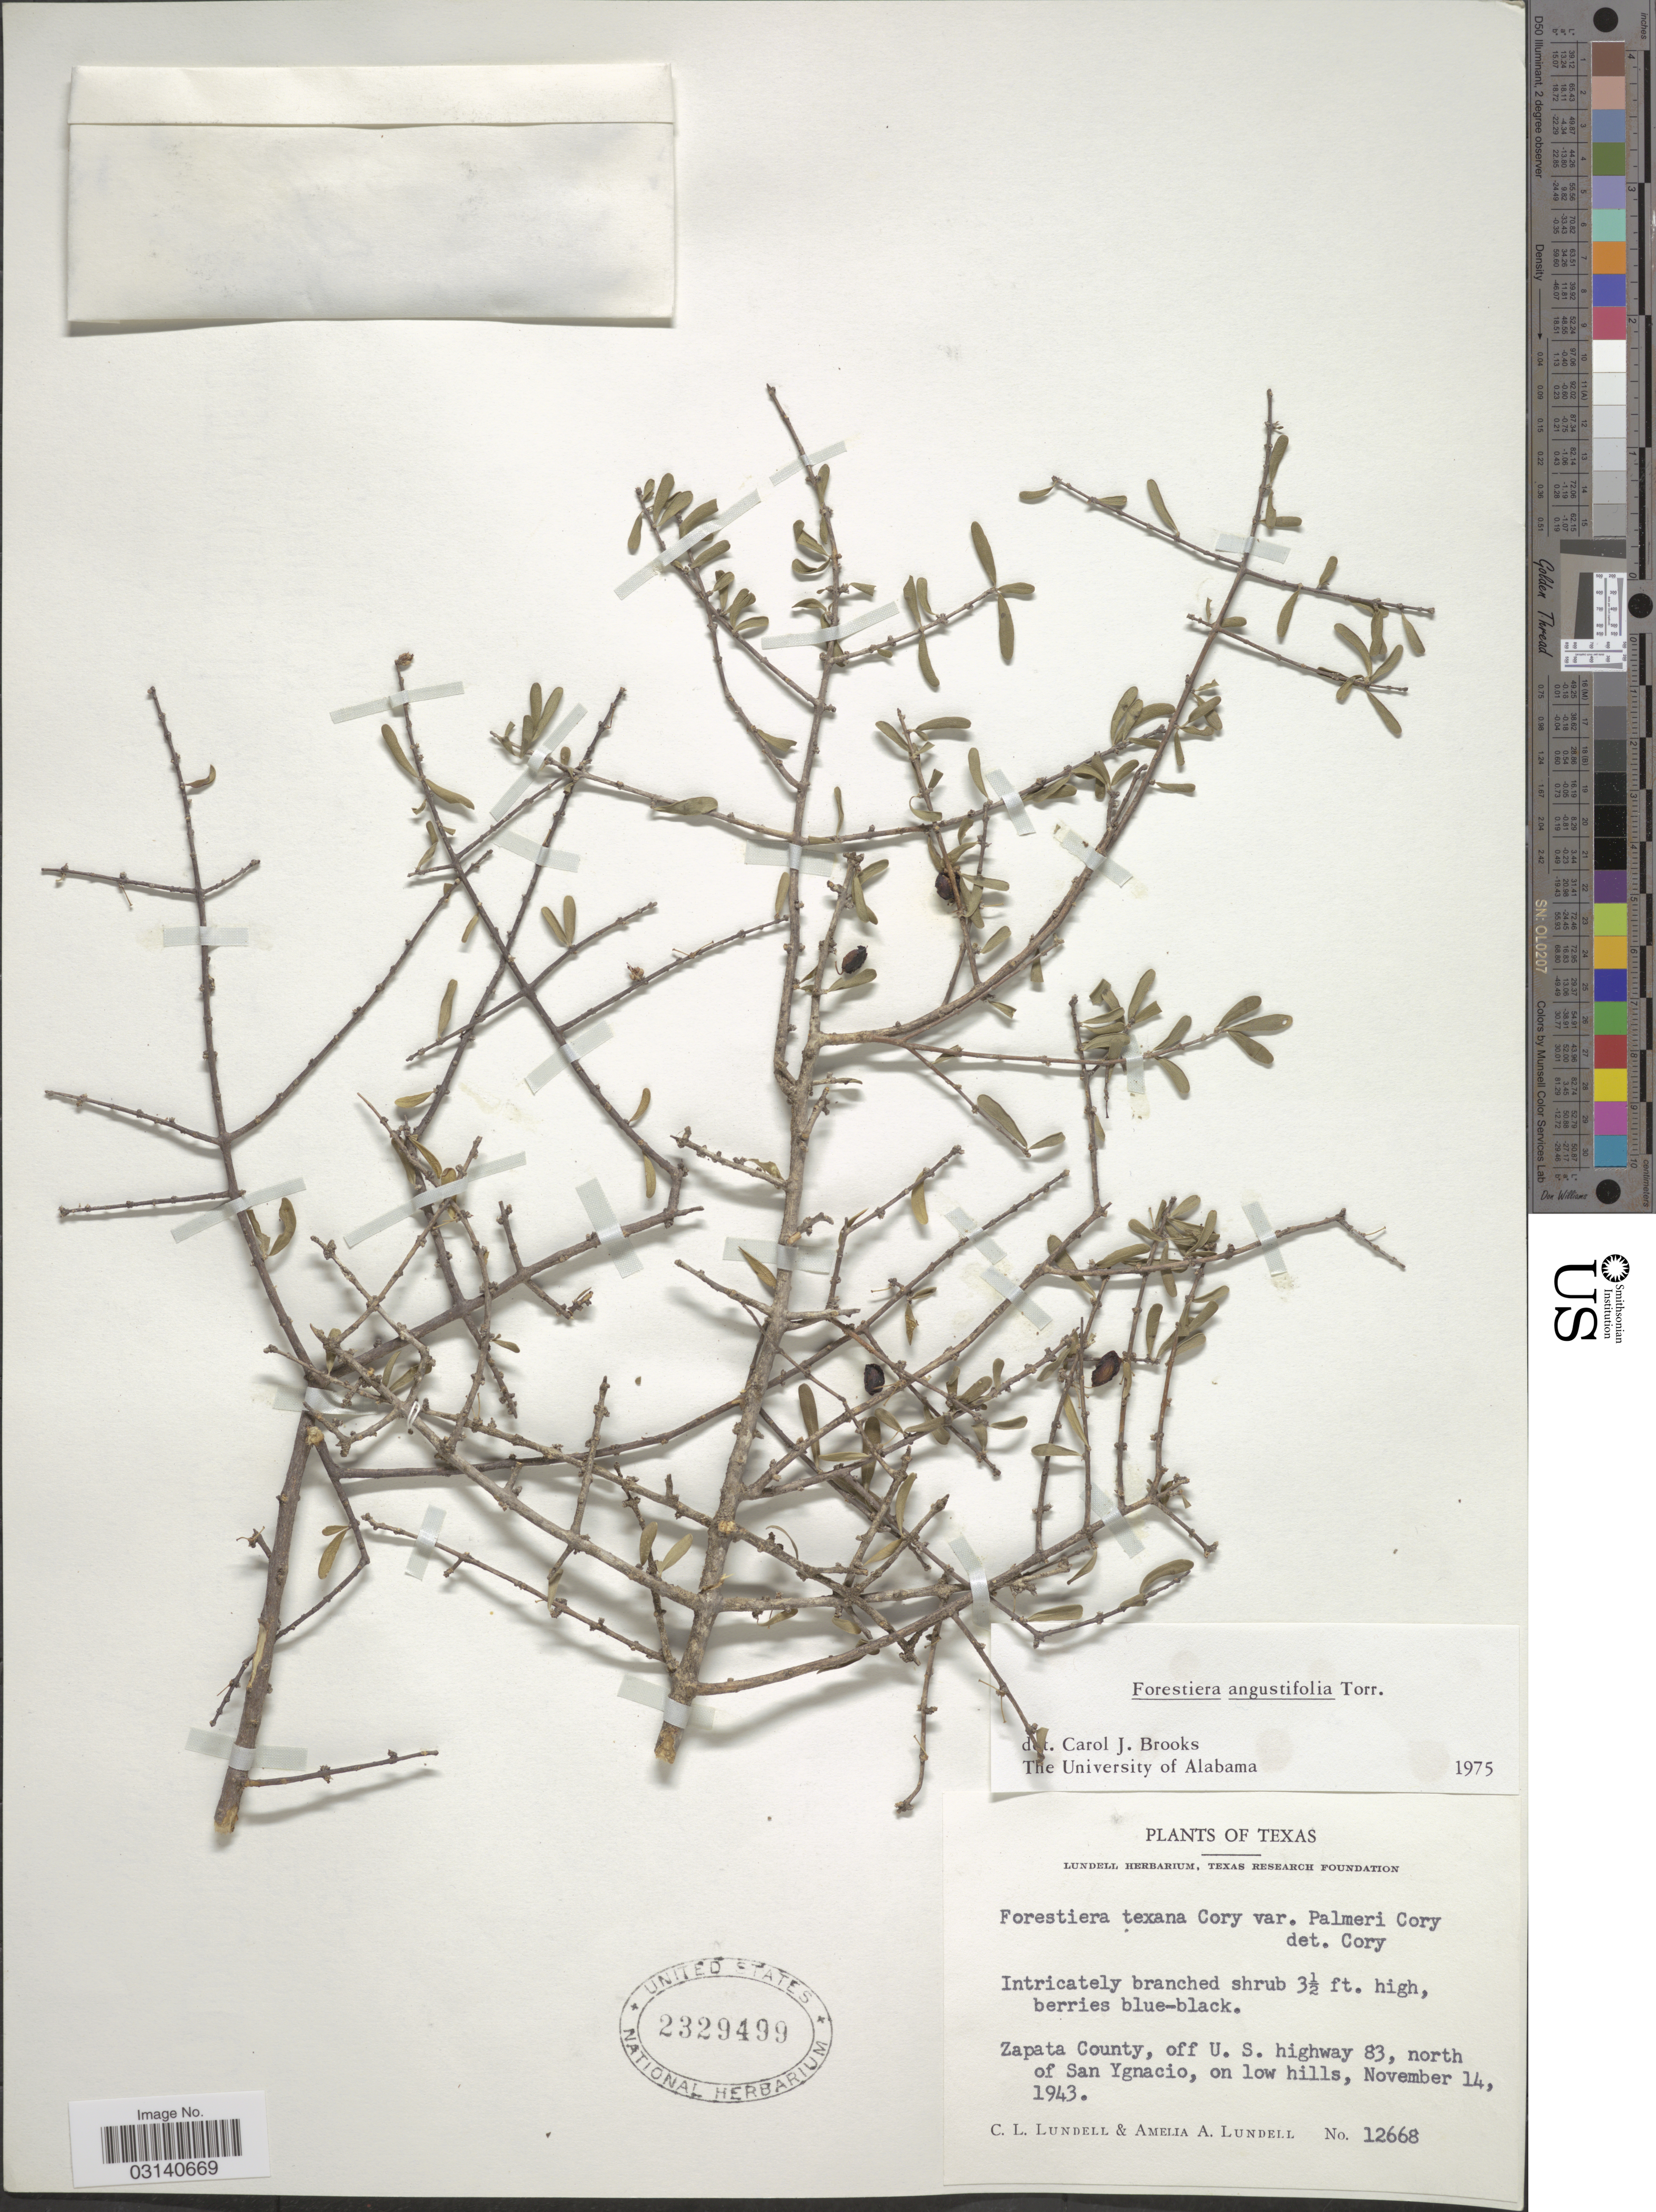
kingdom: Plantae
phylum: Tracheophyta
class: Magnoliopsida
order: Lamiales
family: Oleaceae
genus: Forestiera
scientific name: Forestiera angustifolia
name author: Torr.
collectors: C. L. Lundell & A. A. Lundell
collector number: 12668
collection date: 1943-11-14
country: United States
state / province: Texas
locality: Zapata County, off U.S. highway 83, north of San Ygnacio, on low hills.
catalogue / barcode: US 2329499